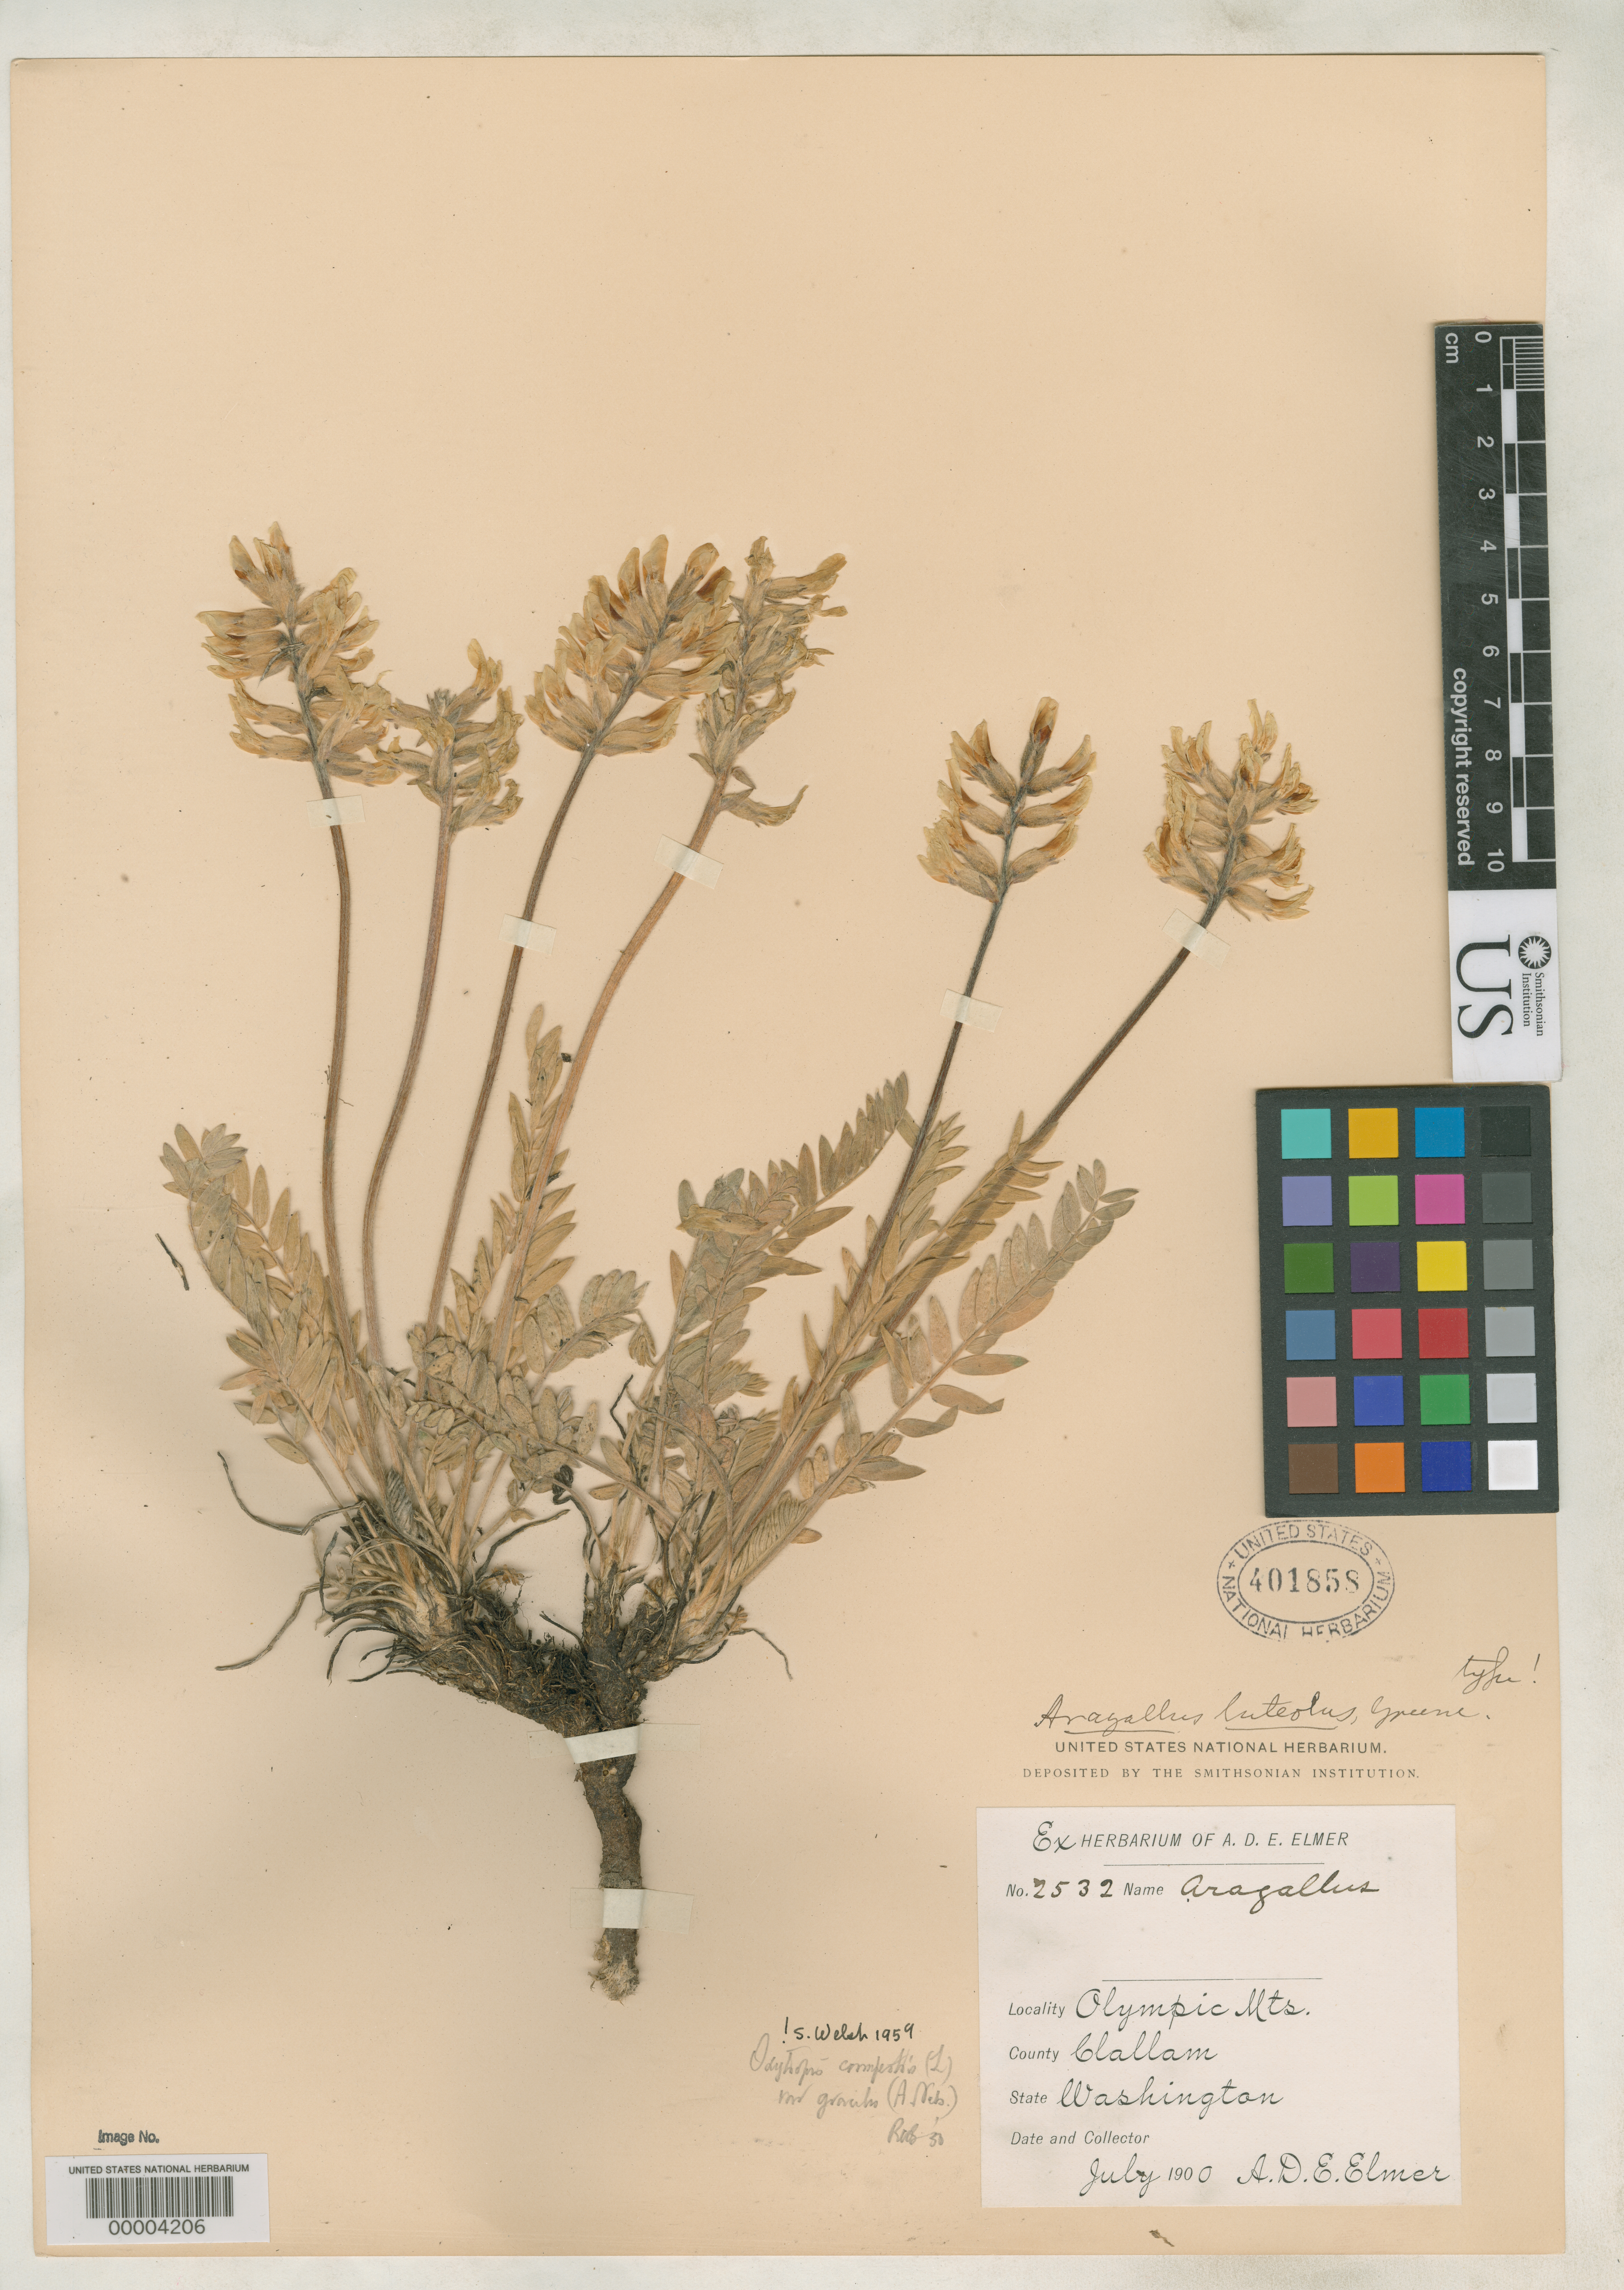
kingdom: Plantae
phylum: Tracheophyta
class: Magnoliopsida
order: Fabales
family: Fabaceae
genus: Aragallus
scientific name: Aragallus luteolus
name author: Greene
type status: Holotype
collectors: A. D. E. Elmer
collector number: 2532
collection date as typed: Jul 1900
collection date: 1900-07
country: United States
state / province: Washington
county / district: Clallam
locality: Olympic Mountains.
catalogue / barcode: US 401858